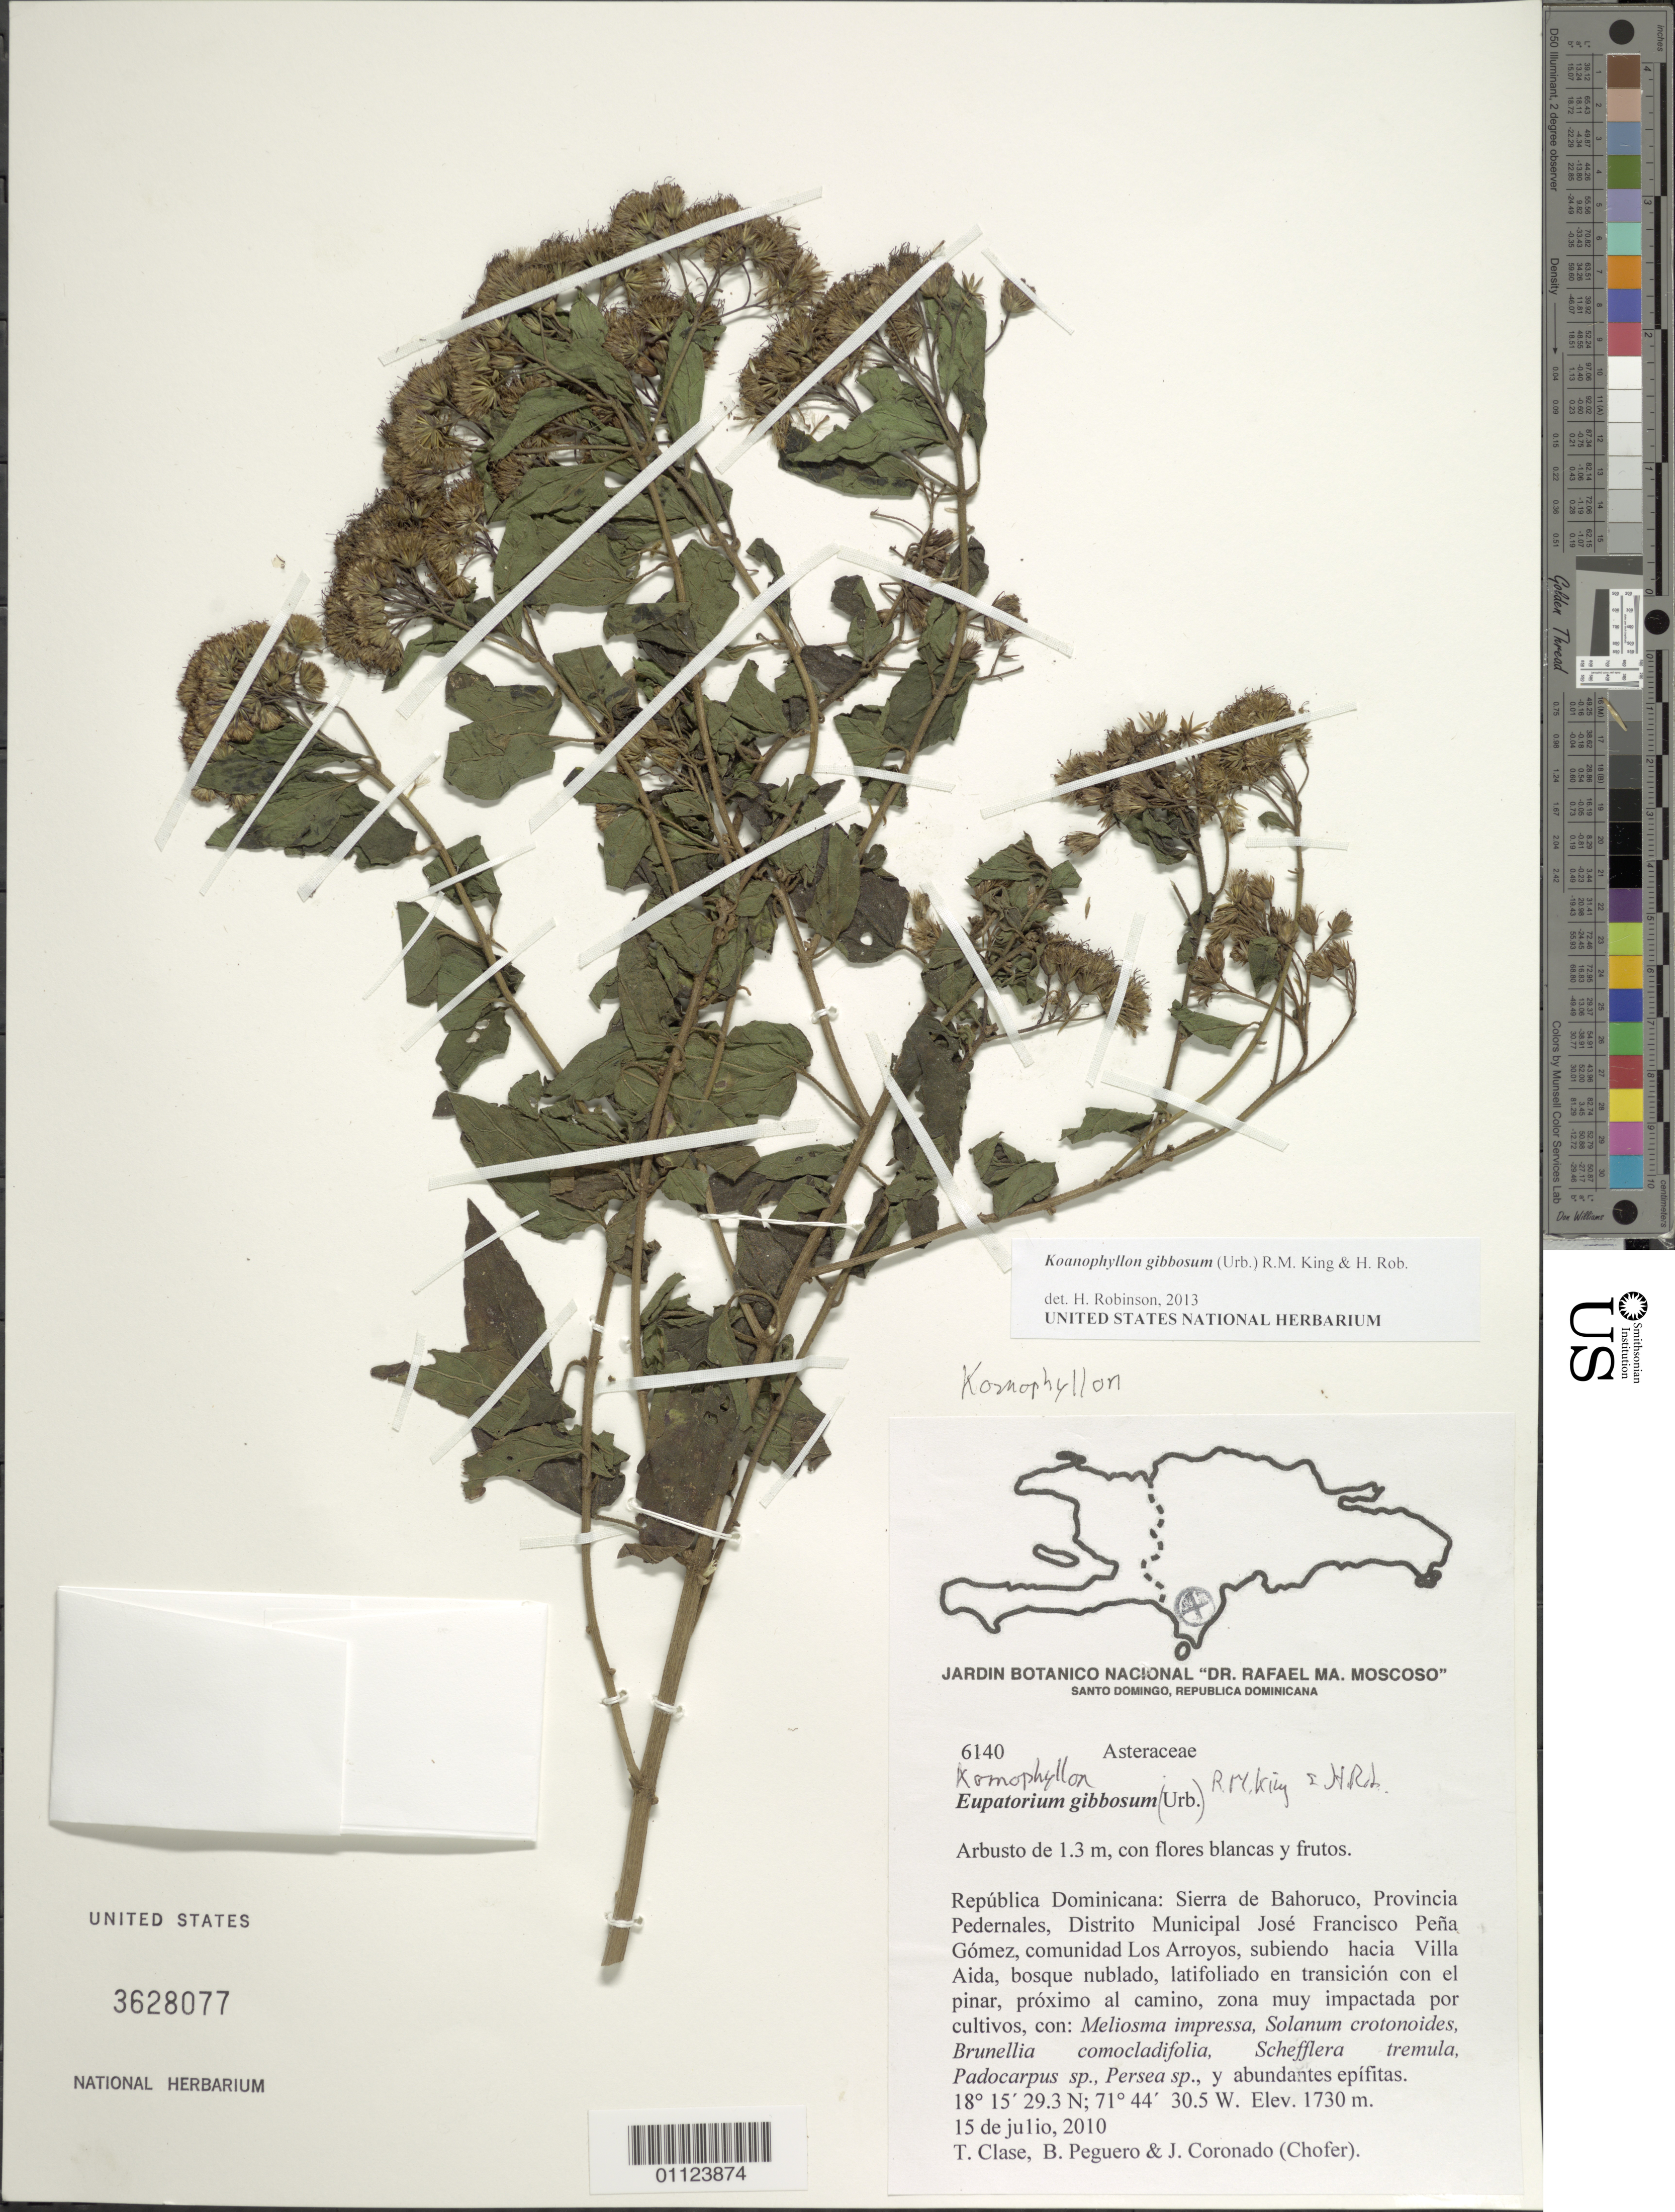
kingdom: Plantae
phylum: Tracheophyta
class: Magnoliopsida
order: Asterales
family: Asteraceae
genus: Koanophyllon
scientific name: Koanophyllon gibbosum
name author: (Urb.) R.M. King & H. Rob.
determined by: Robinson, Harold E., (US)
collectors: T. Clase & B. Peguero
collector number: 6140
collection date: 2010-07-15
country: Dominican Republic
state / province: Pedernales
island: Hispaniola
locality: Sierra de Bahoruco, Distrito Municipal José Francisco Peña Gómez, comunidad Los Arroyos, subiendo hacia Villa Aida.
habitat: Bosque nublado, latifoliado en transición con el pinar, próximo al camino, zona muy impactada por culitvos, con : Meliosma impressa, Solanum crotonoides, Brunellia comocladifolia, Schefflera tremula, Padocarpus sp., Persea sp., y abundantes epífitas.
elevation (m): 1730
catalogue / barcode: US 3628077